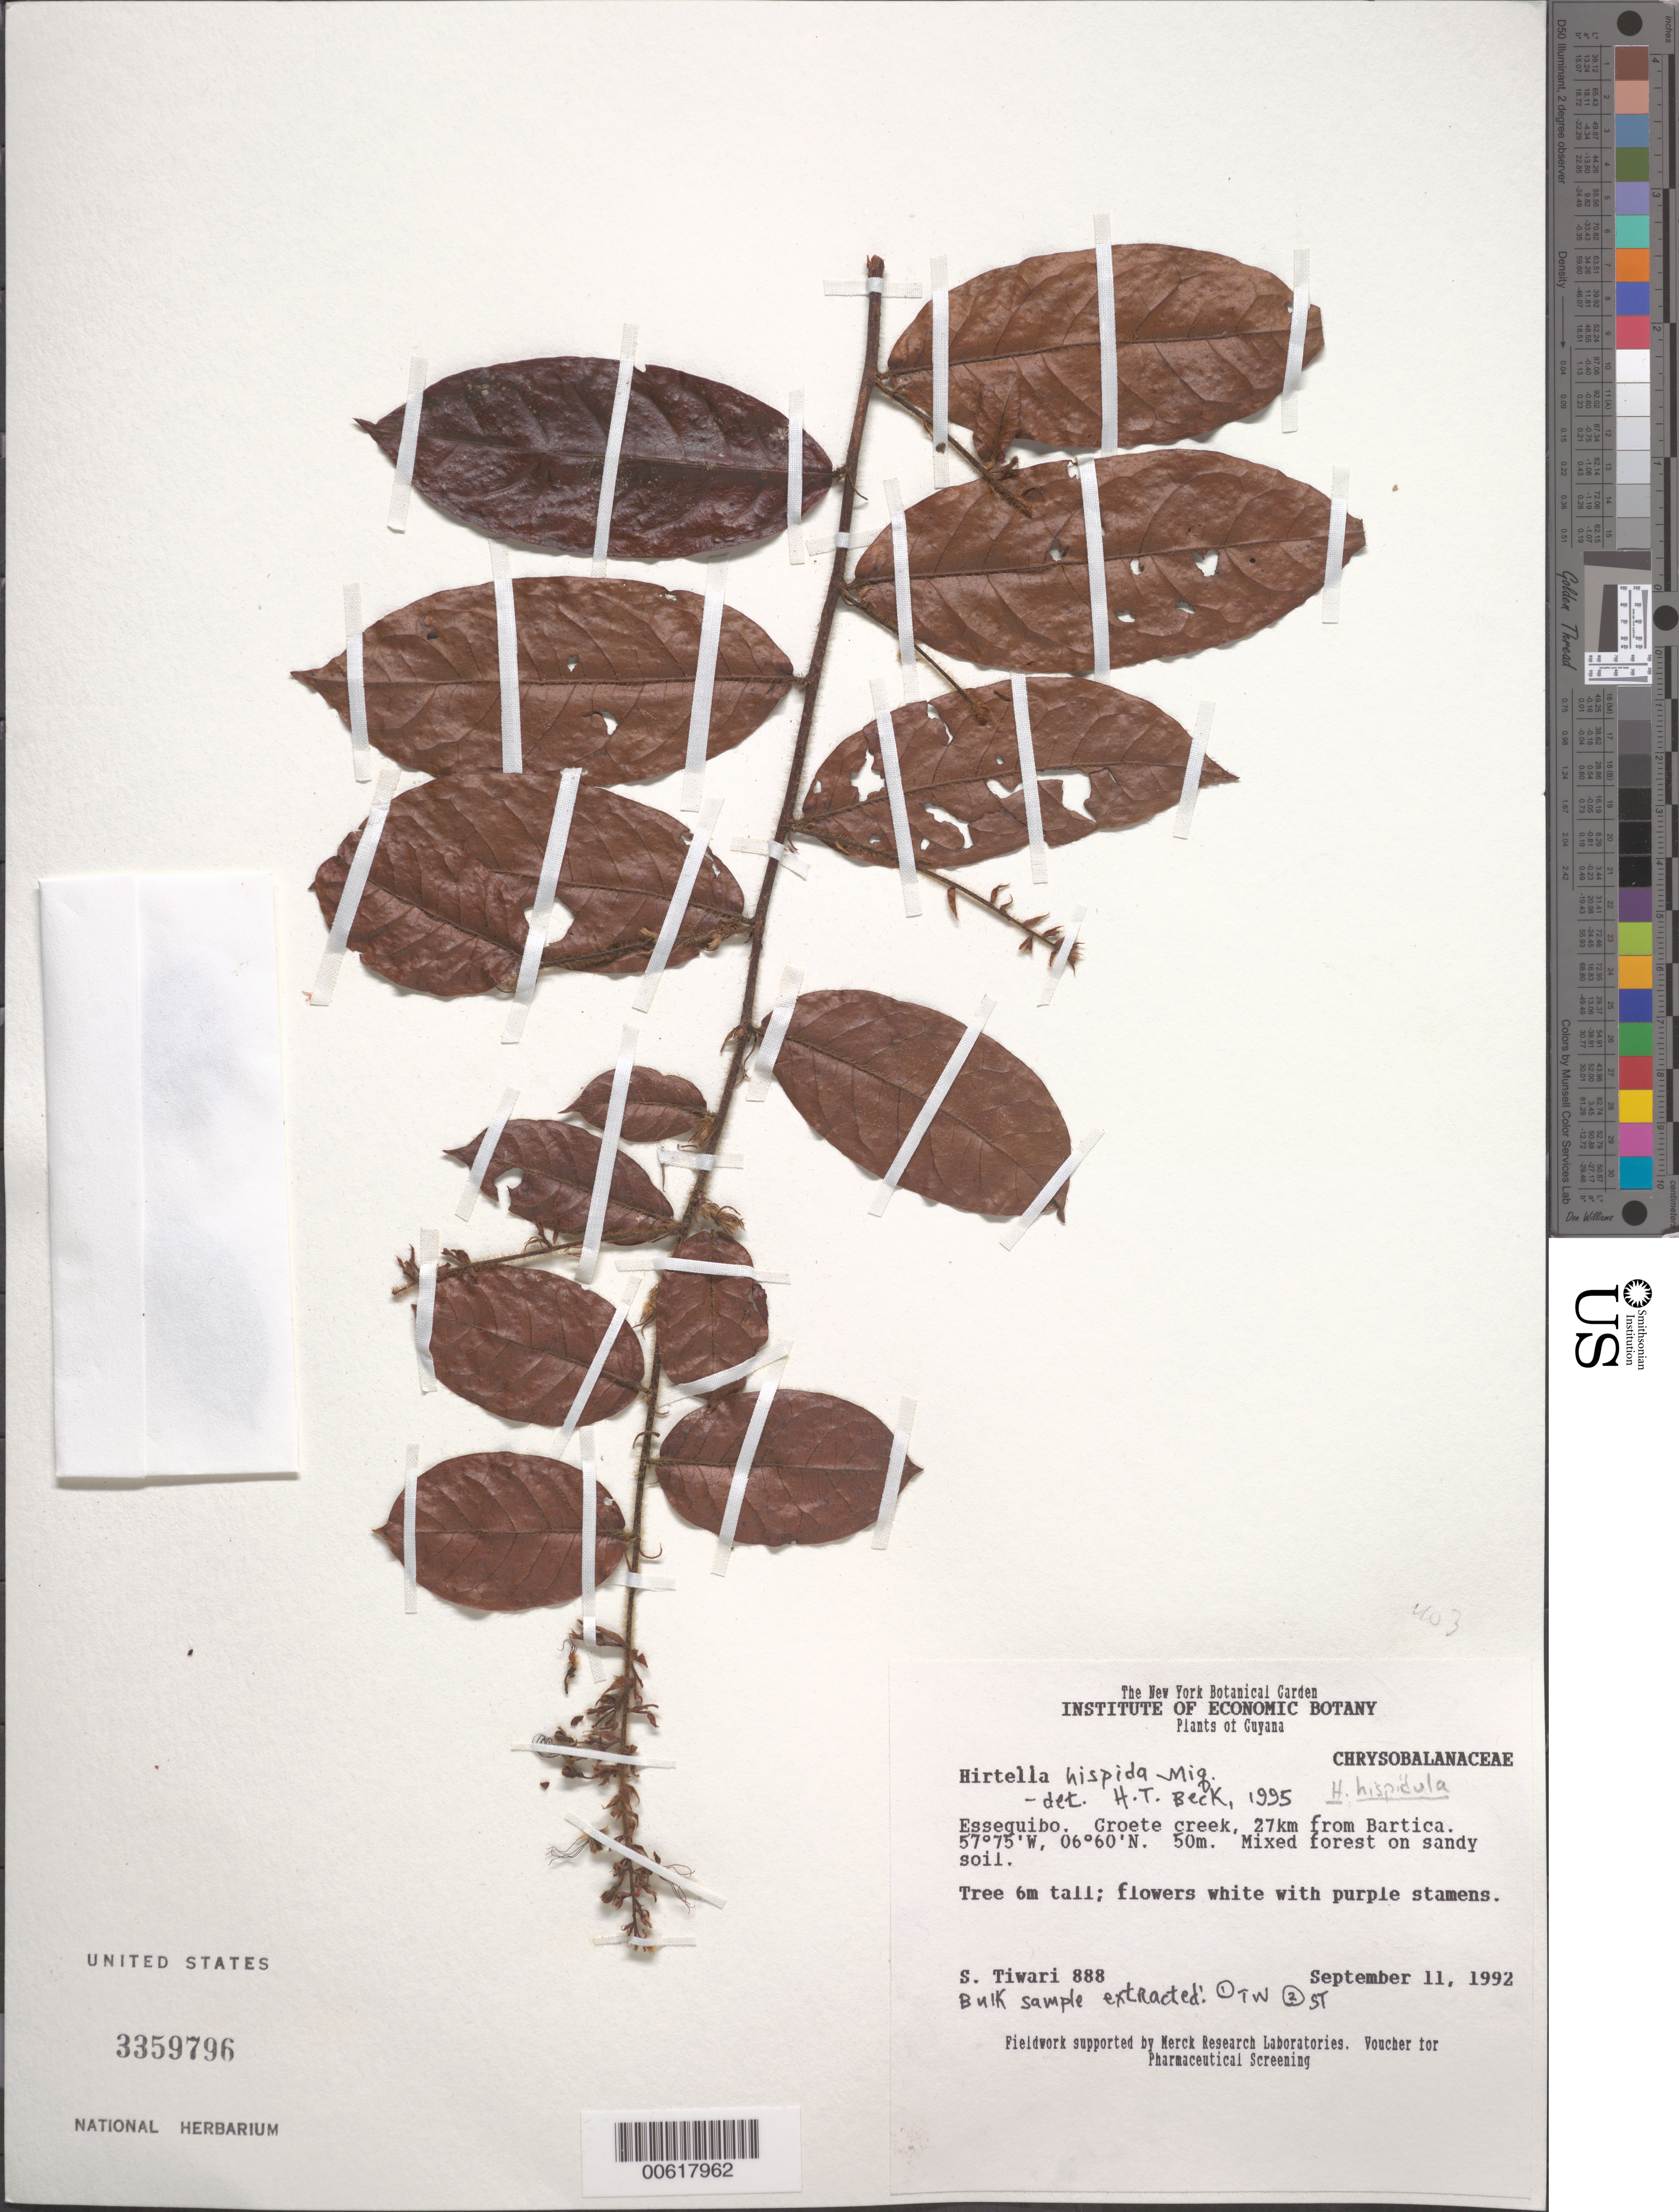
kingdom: Plantae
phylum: Tracheophyta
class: Magnoliopsida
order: Malpighiales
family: Chrysobalanaceae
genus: Hirtella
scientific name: Hirtella hispidula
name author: Miq.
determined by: Beck, H. T.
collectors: S. Tiwari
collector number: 888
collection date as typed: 11-Sep-92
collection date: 1992-09-11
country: Guyana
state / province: Essequibo Isl-W. Demerara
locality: Essequibo; Groete Creek, 27 km from Bartica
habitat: Mixed forest on sandy soil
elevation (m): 50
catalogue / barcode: US 3359796